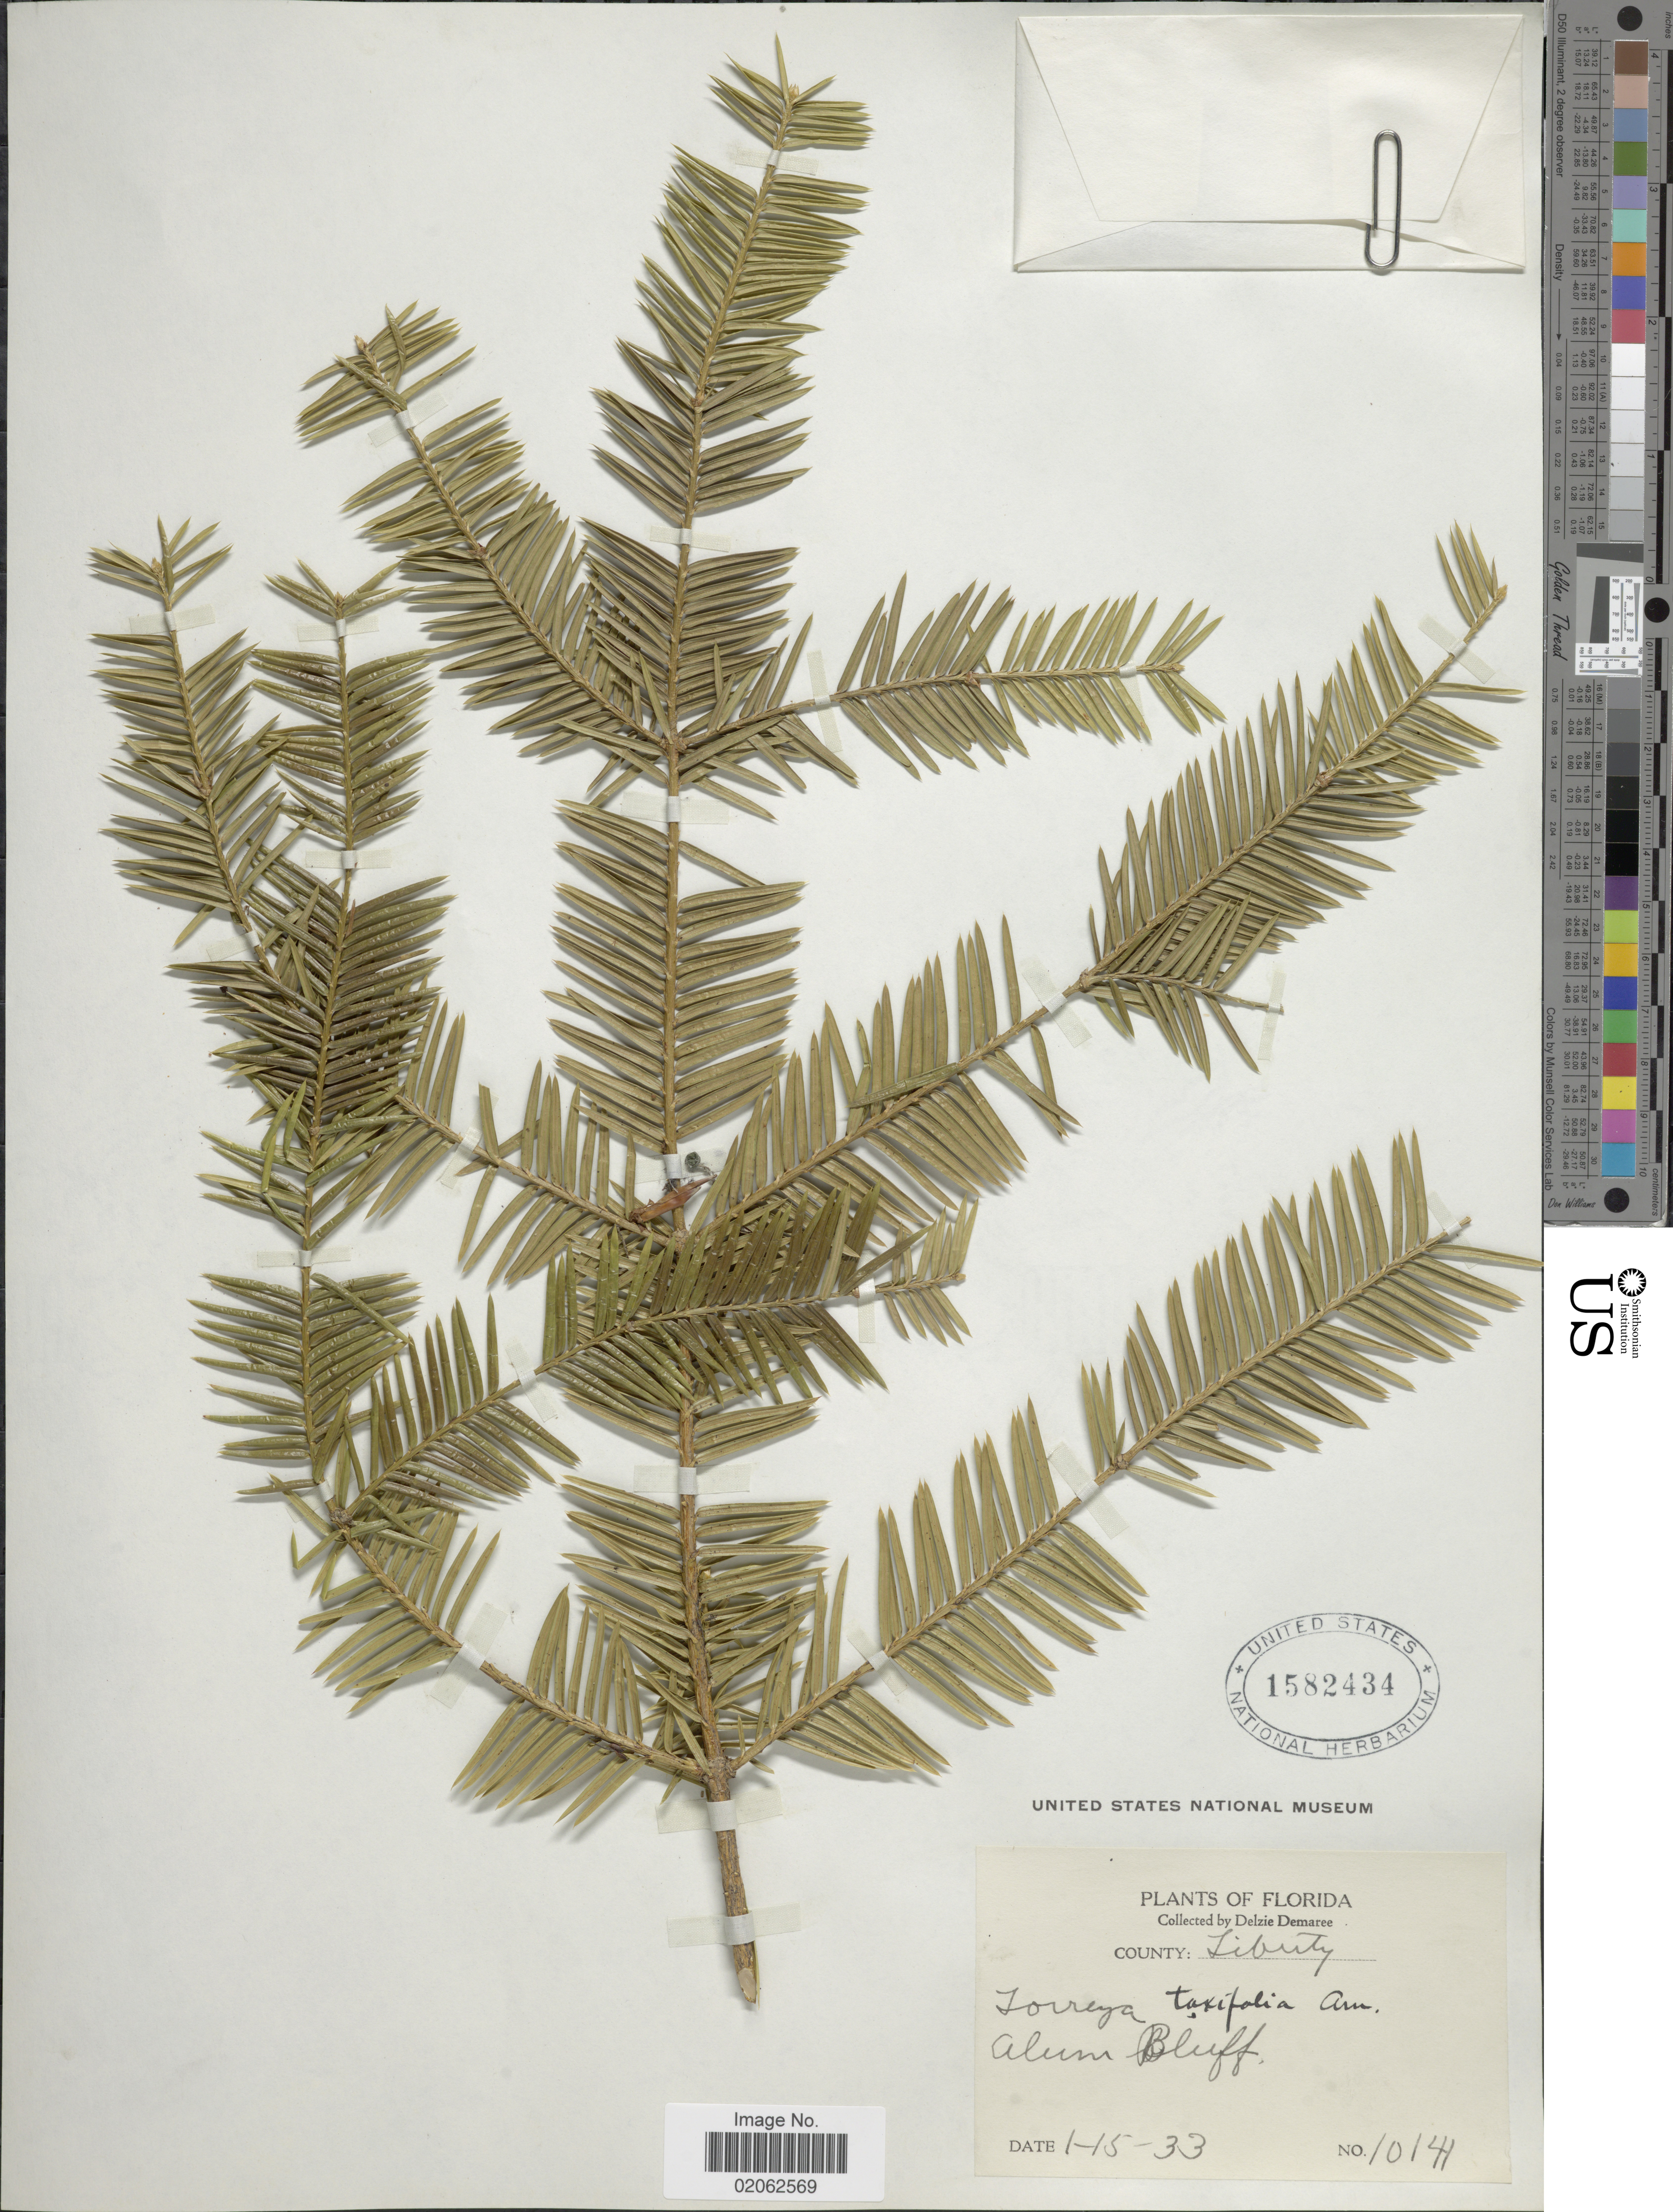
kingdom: Plantae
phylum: Tracheophyta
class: Pinopsida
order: Pinales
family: Taxaceae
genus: Torreya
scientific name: Torreya taxifolia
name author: Arn.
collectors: D. Demaree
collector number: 10144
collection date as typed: Transcribed d/m/y: 15/1/33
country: United States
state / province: Florida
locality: County: Liberty. Alum Bluff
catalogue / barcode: US 1582434